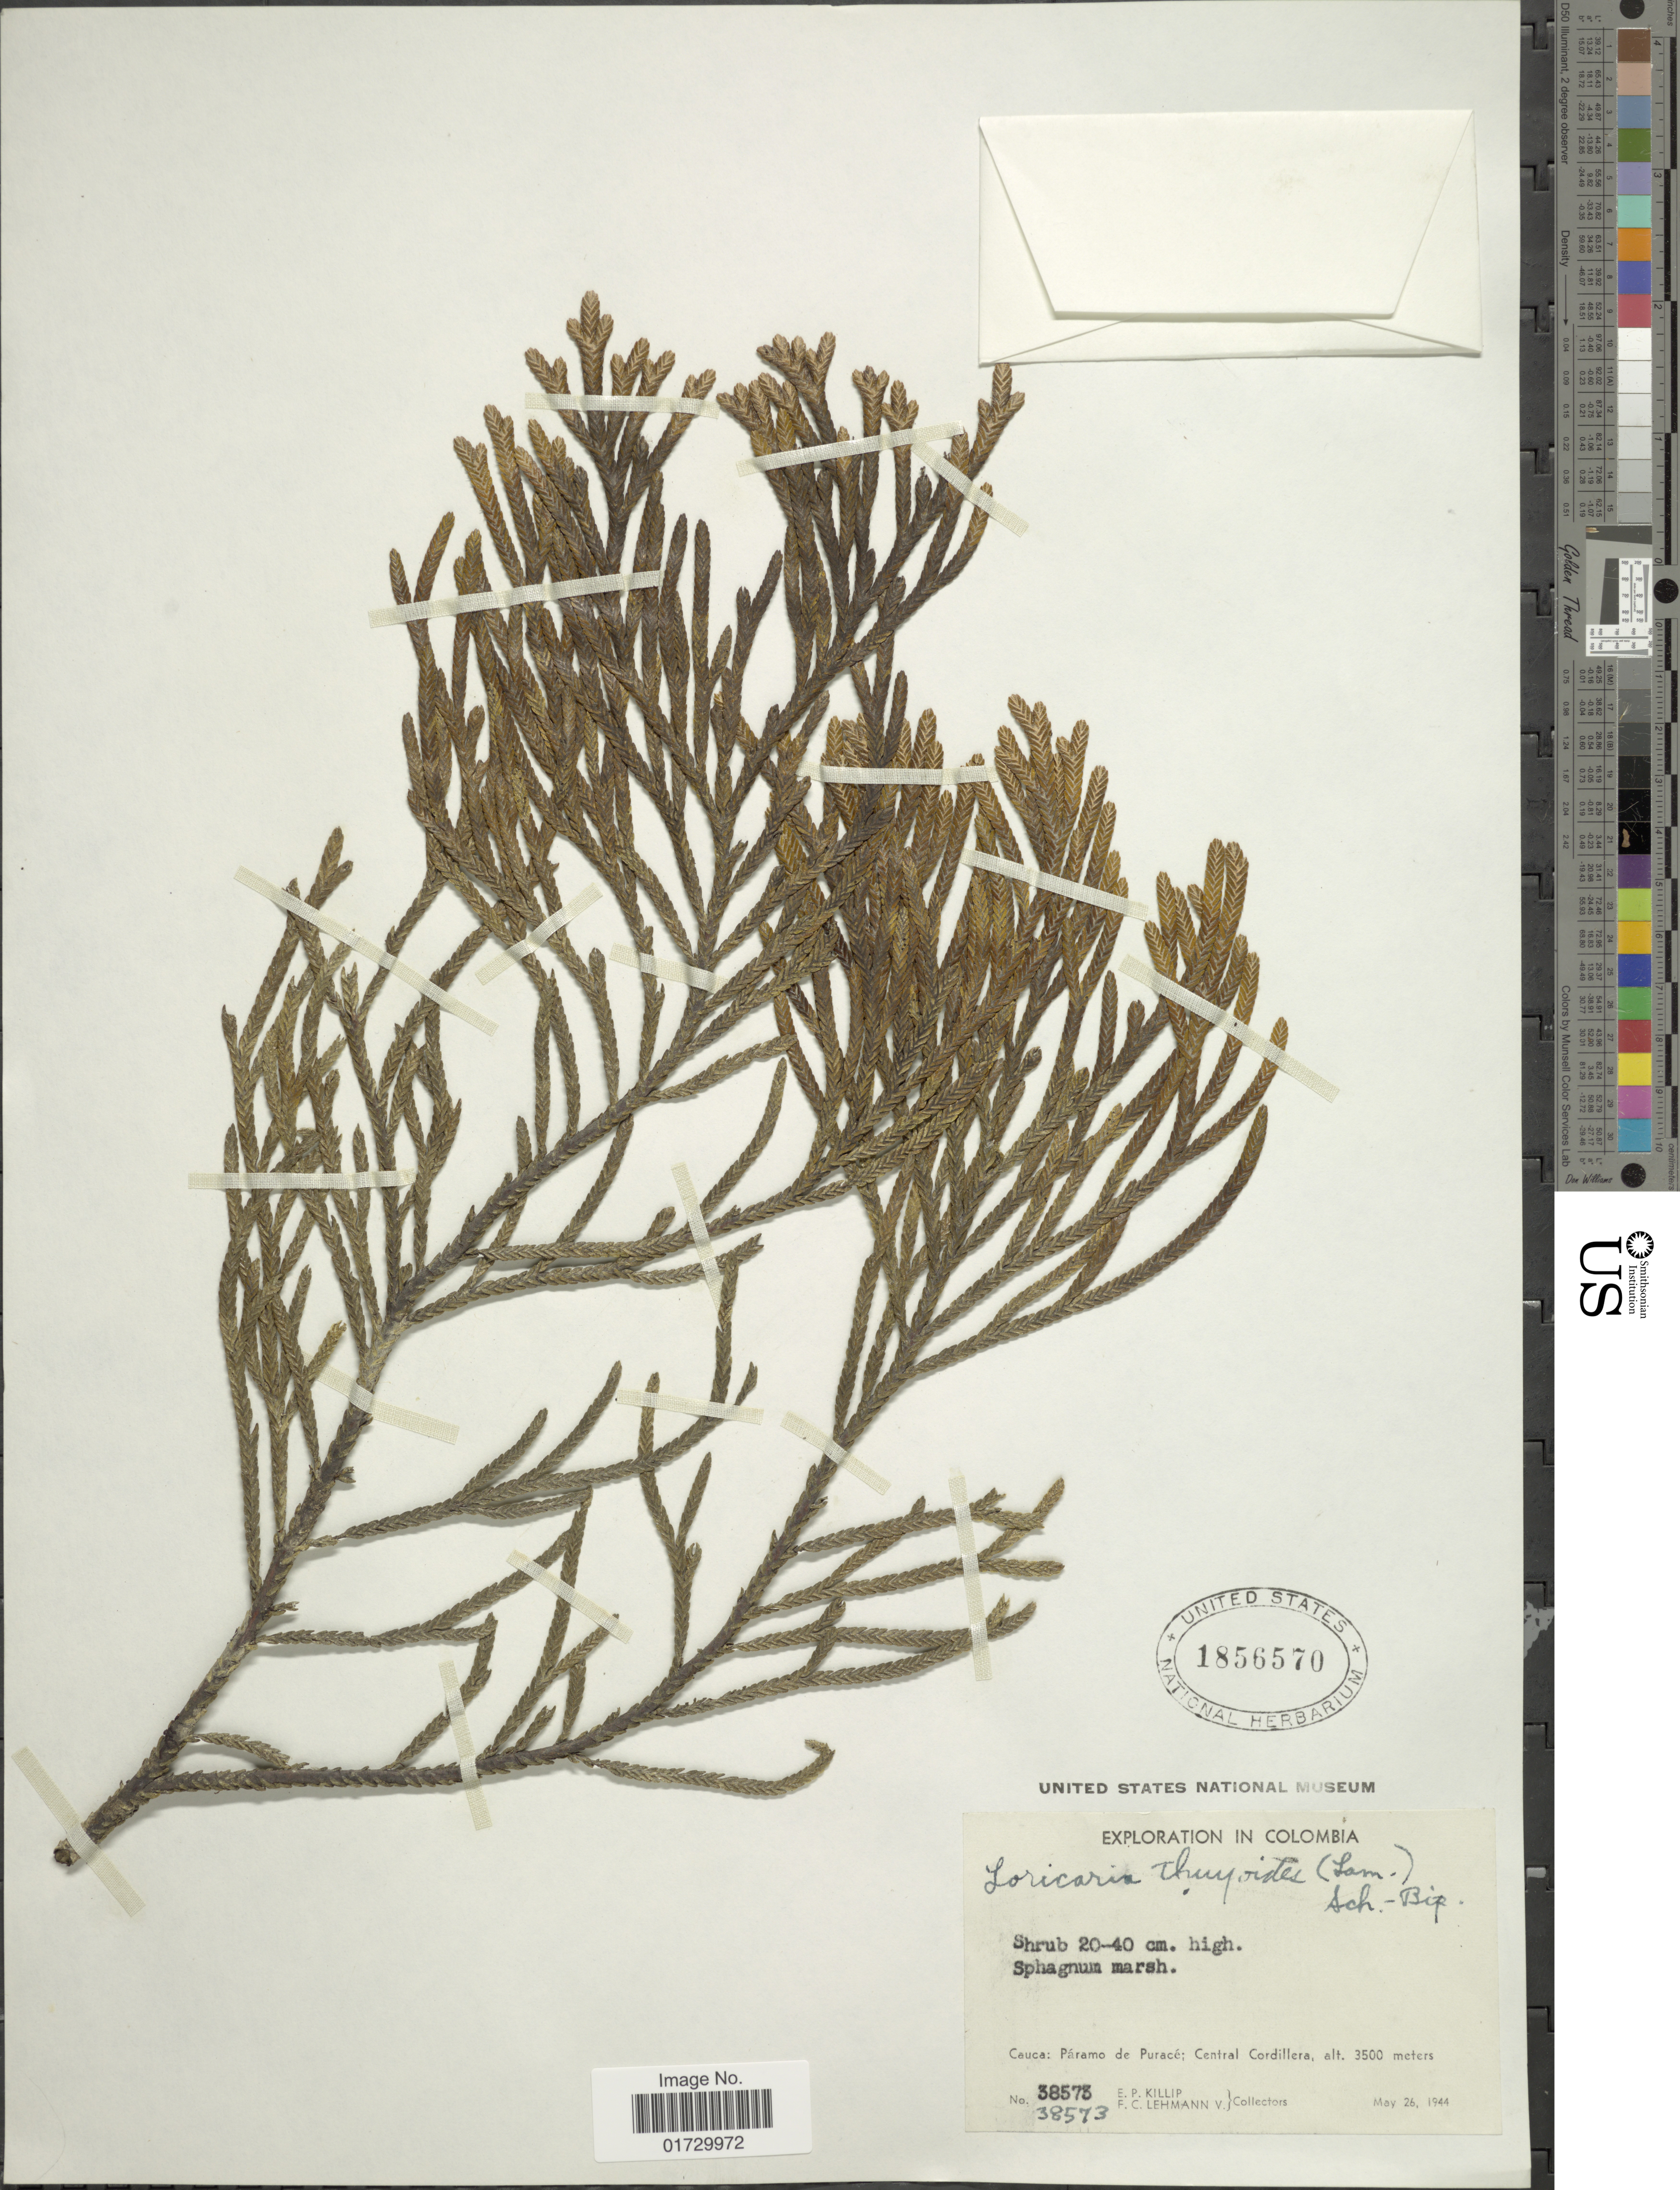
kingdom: Plantae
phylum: Tracheophyta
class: Magnoliopsida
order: Asterales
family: Asteraceae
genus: Loricaria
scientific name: Loricaria thuyoides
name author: (Lam.) Sch. Bip.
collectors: E. P. Killip & F. Lehmann v.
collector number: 38573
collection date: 1944-05-26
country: Colombia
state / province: Cauca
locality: Paramo de Purace; Central Cordillera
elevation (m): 3500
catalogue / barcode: US 1856570